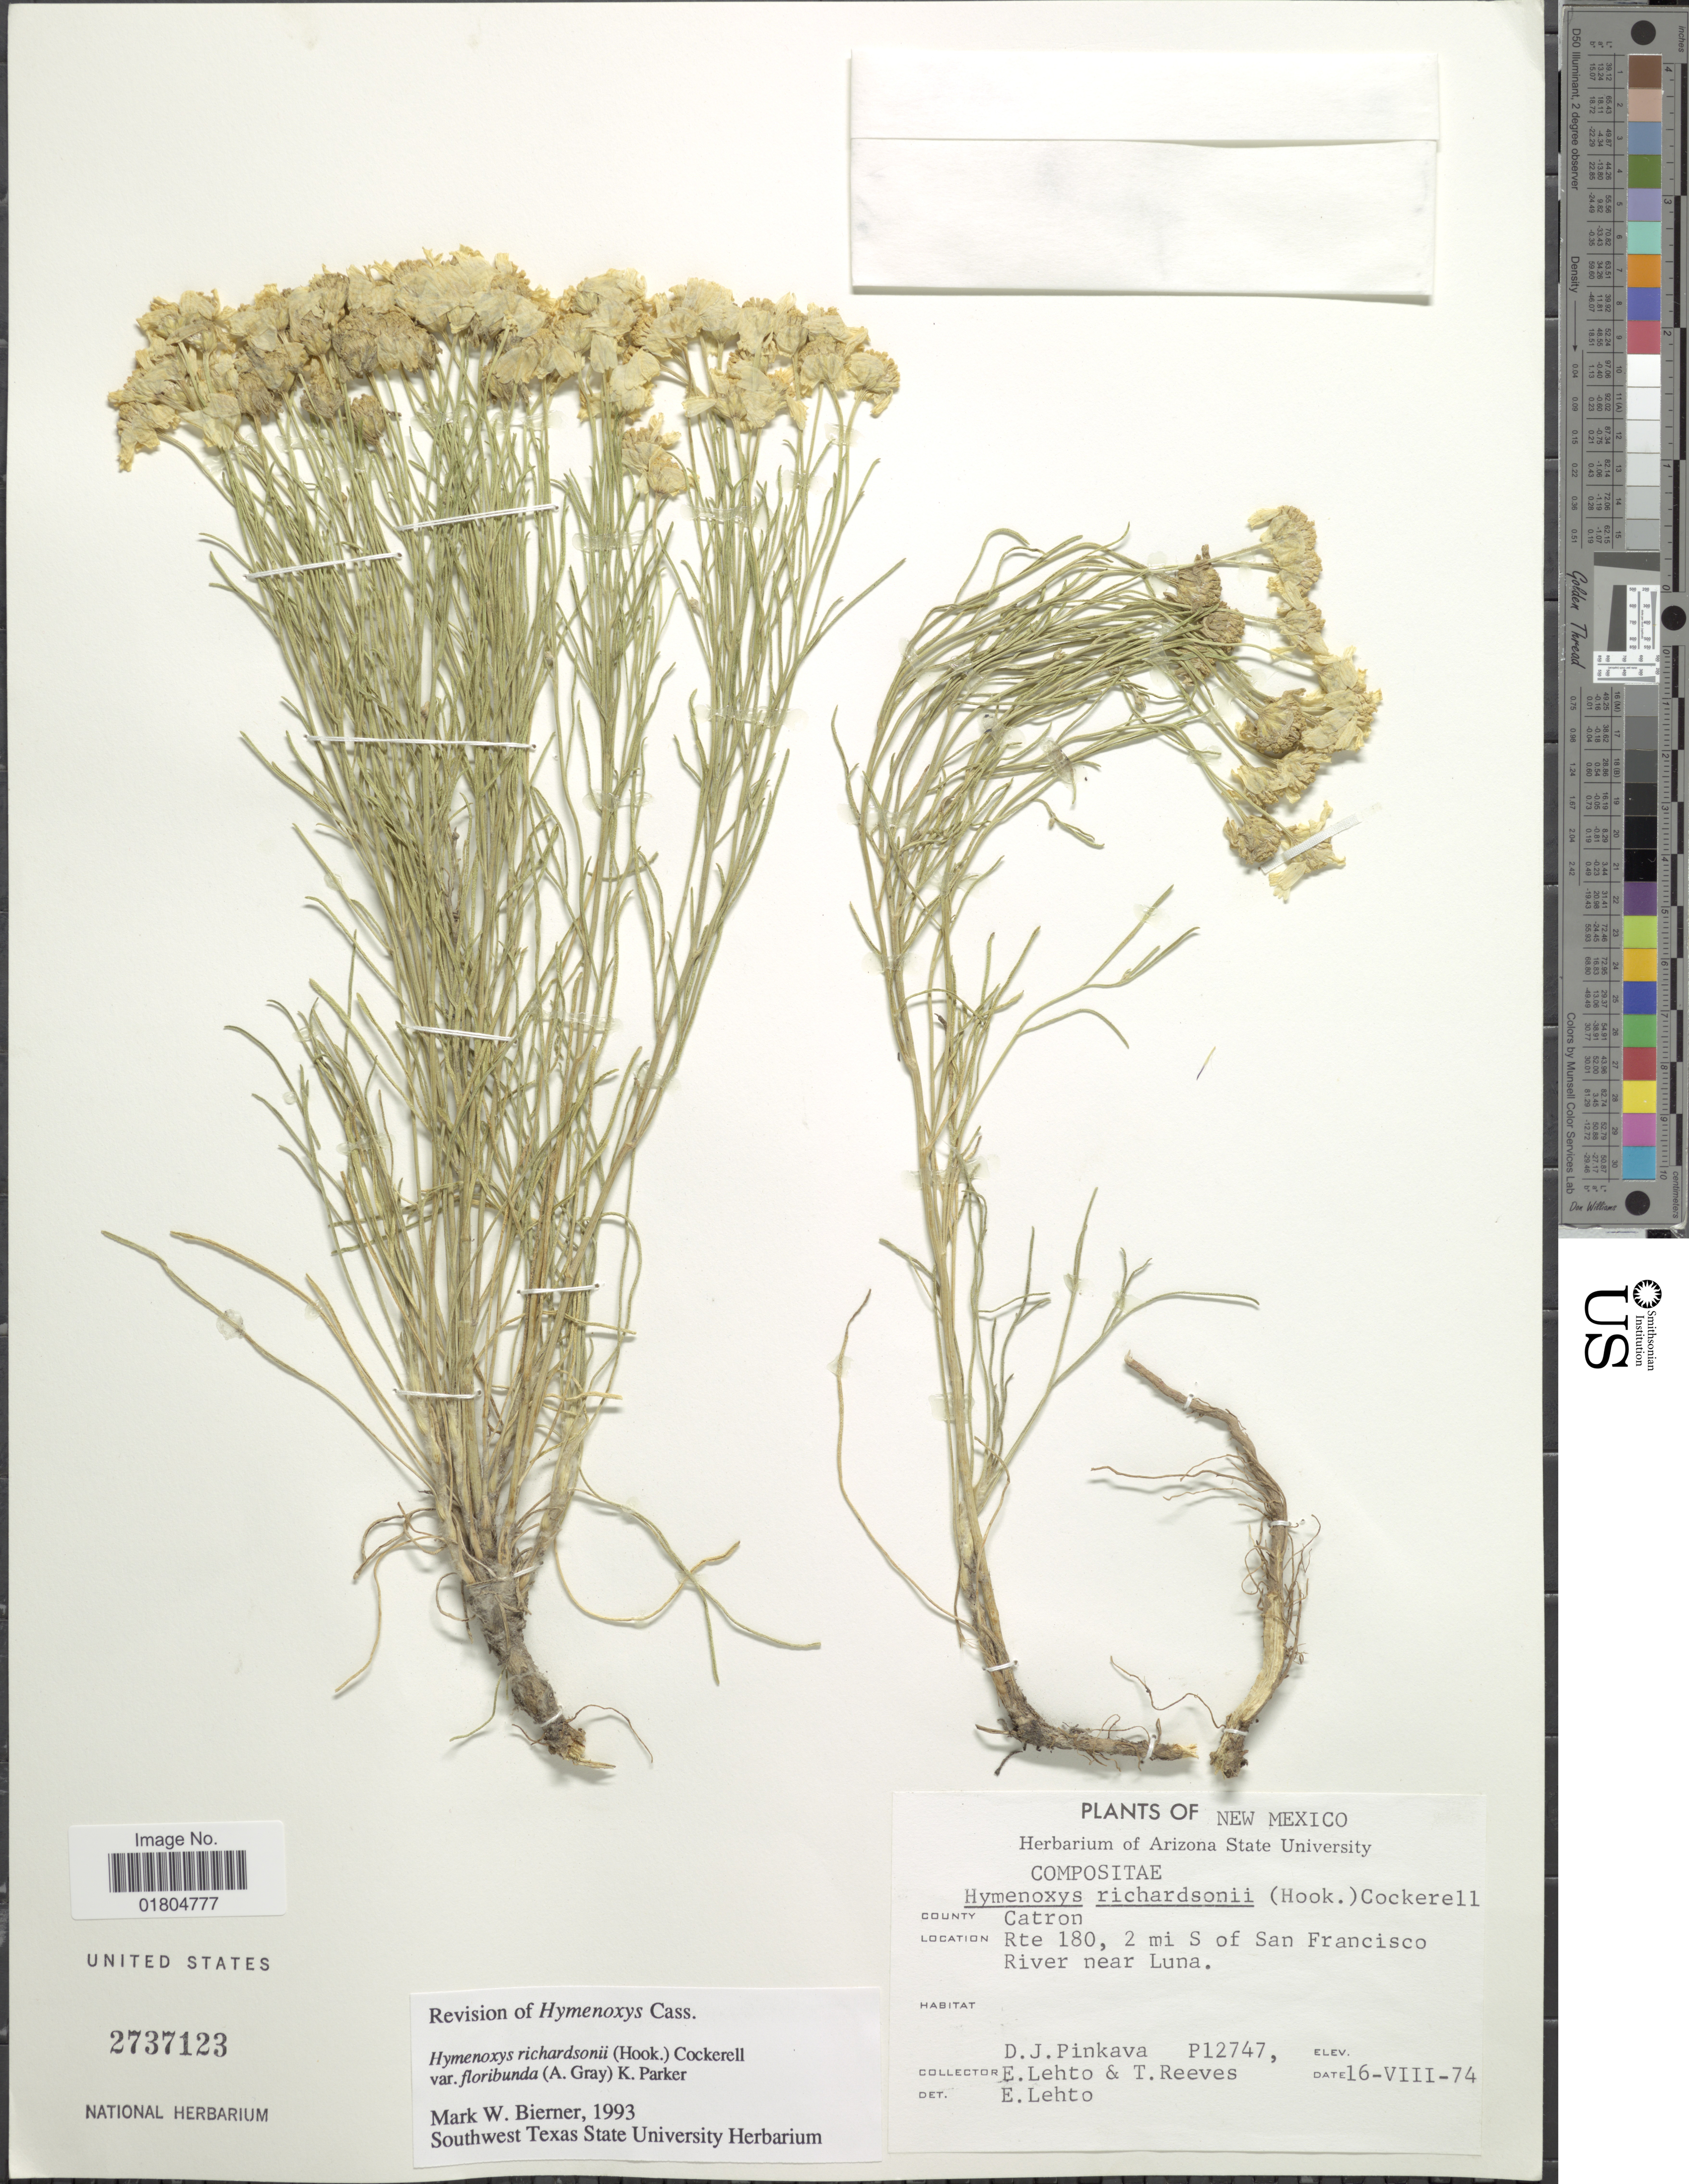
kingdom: Plantae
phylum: Tracheophyta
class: Magnoliopsida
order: Asterales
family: Asteraceae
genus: Hymenoxys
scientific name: Hymenoxys richardsonii var. floribunda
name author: (A. Gray) K.F. Parker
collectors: D. J. Pinkava, E. Lehto & T. Reeves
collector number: P12747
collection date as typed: Transcribed d/m/y: 16/8/74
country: United States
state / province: New Mexico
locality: Rte 180, 2 mi S of San Francisco River near Luna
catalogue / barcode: US 2737123